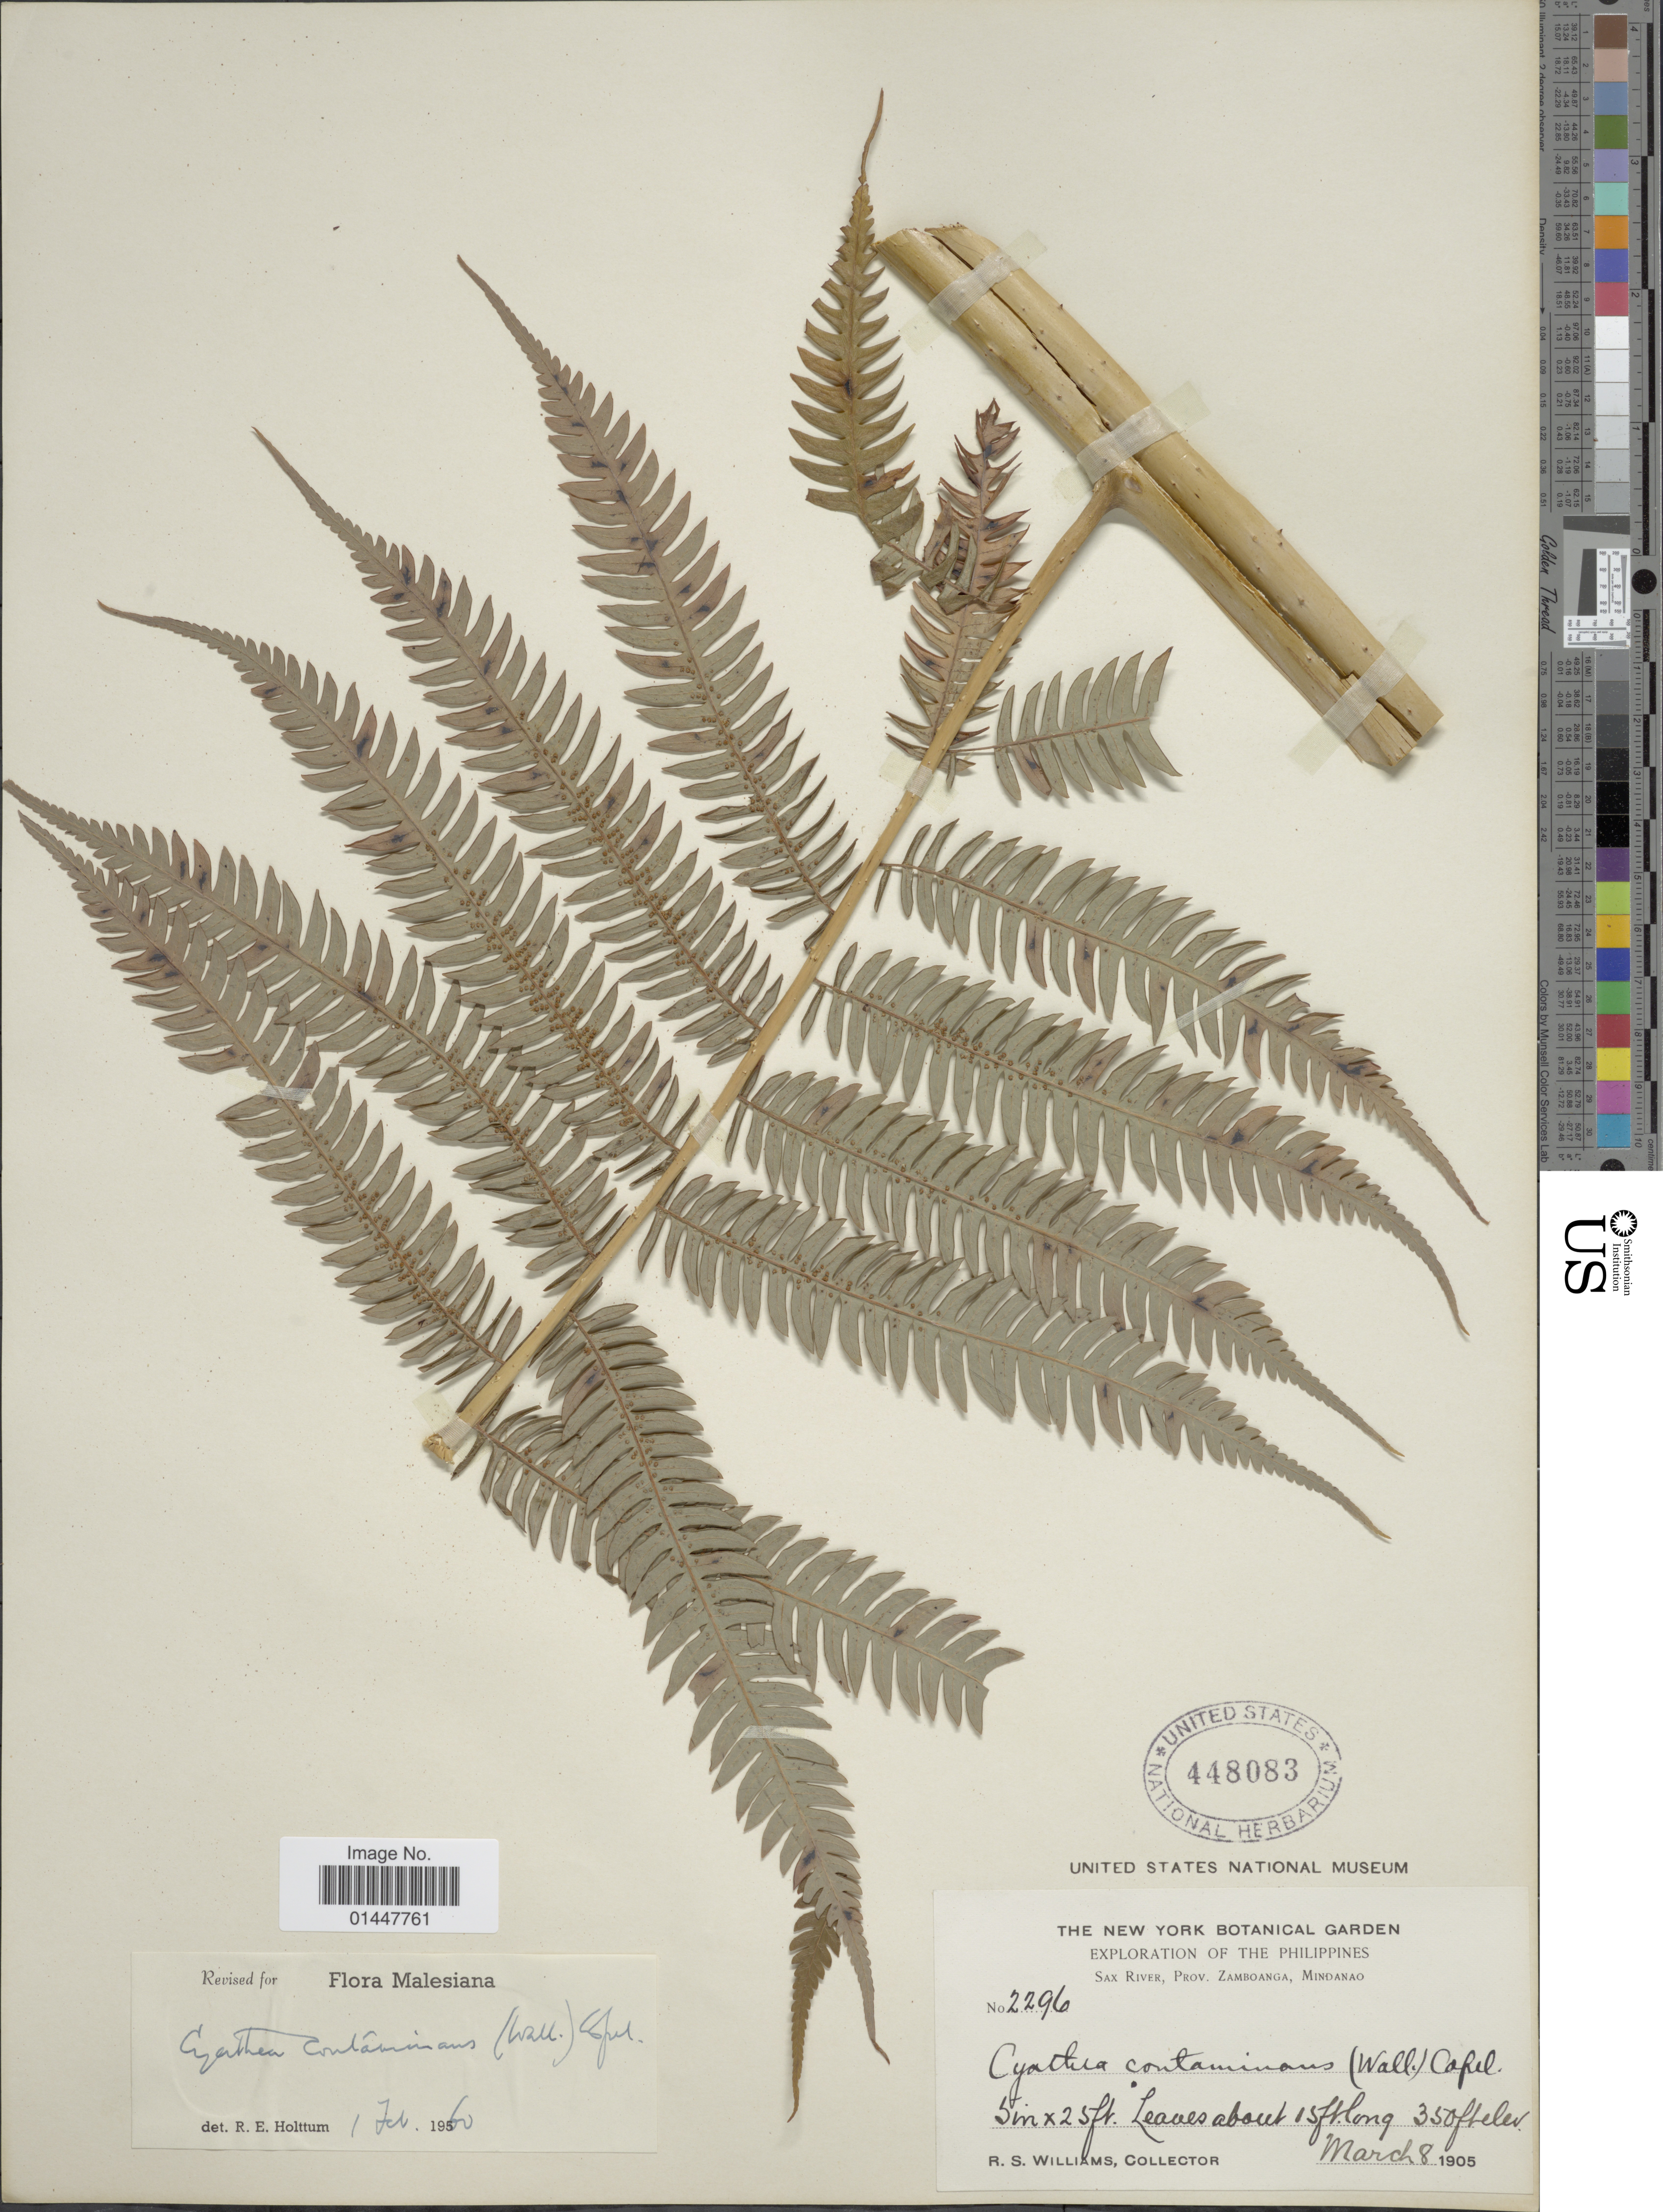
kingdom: Plantae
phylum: Tracheophyta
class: Polypodiopsida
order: Cyatheales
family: Cyatheaceae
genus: Sphaeropteris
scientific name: Sphaeropteris glauca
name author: (Blume) R.M. Tryon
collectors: R. S. Williams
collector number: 2296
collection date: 1905-03-08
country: Philippines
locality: Sax River, Prov. Zamboanga, Mindanao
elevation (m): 107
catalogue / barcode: US 448083